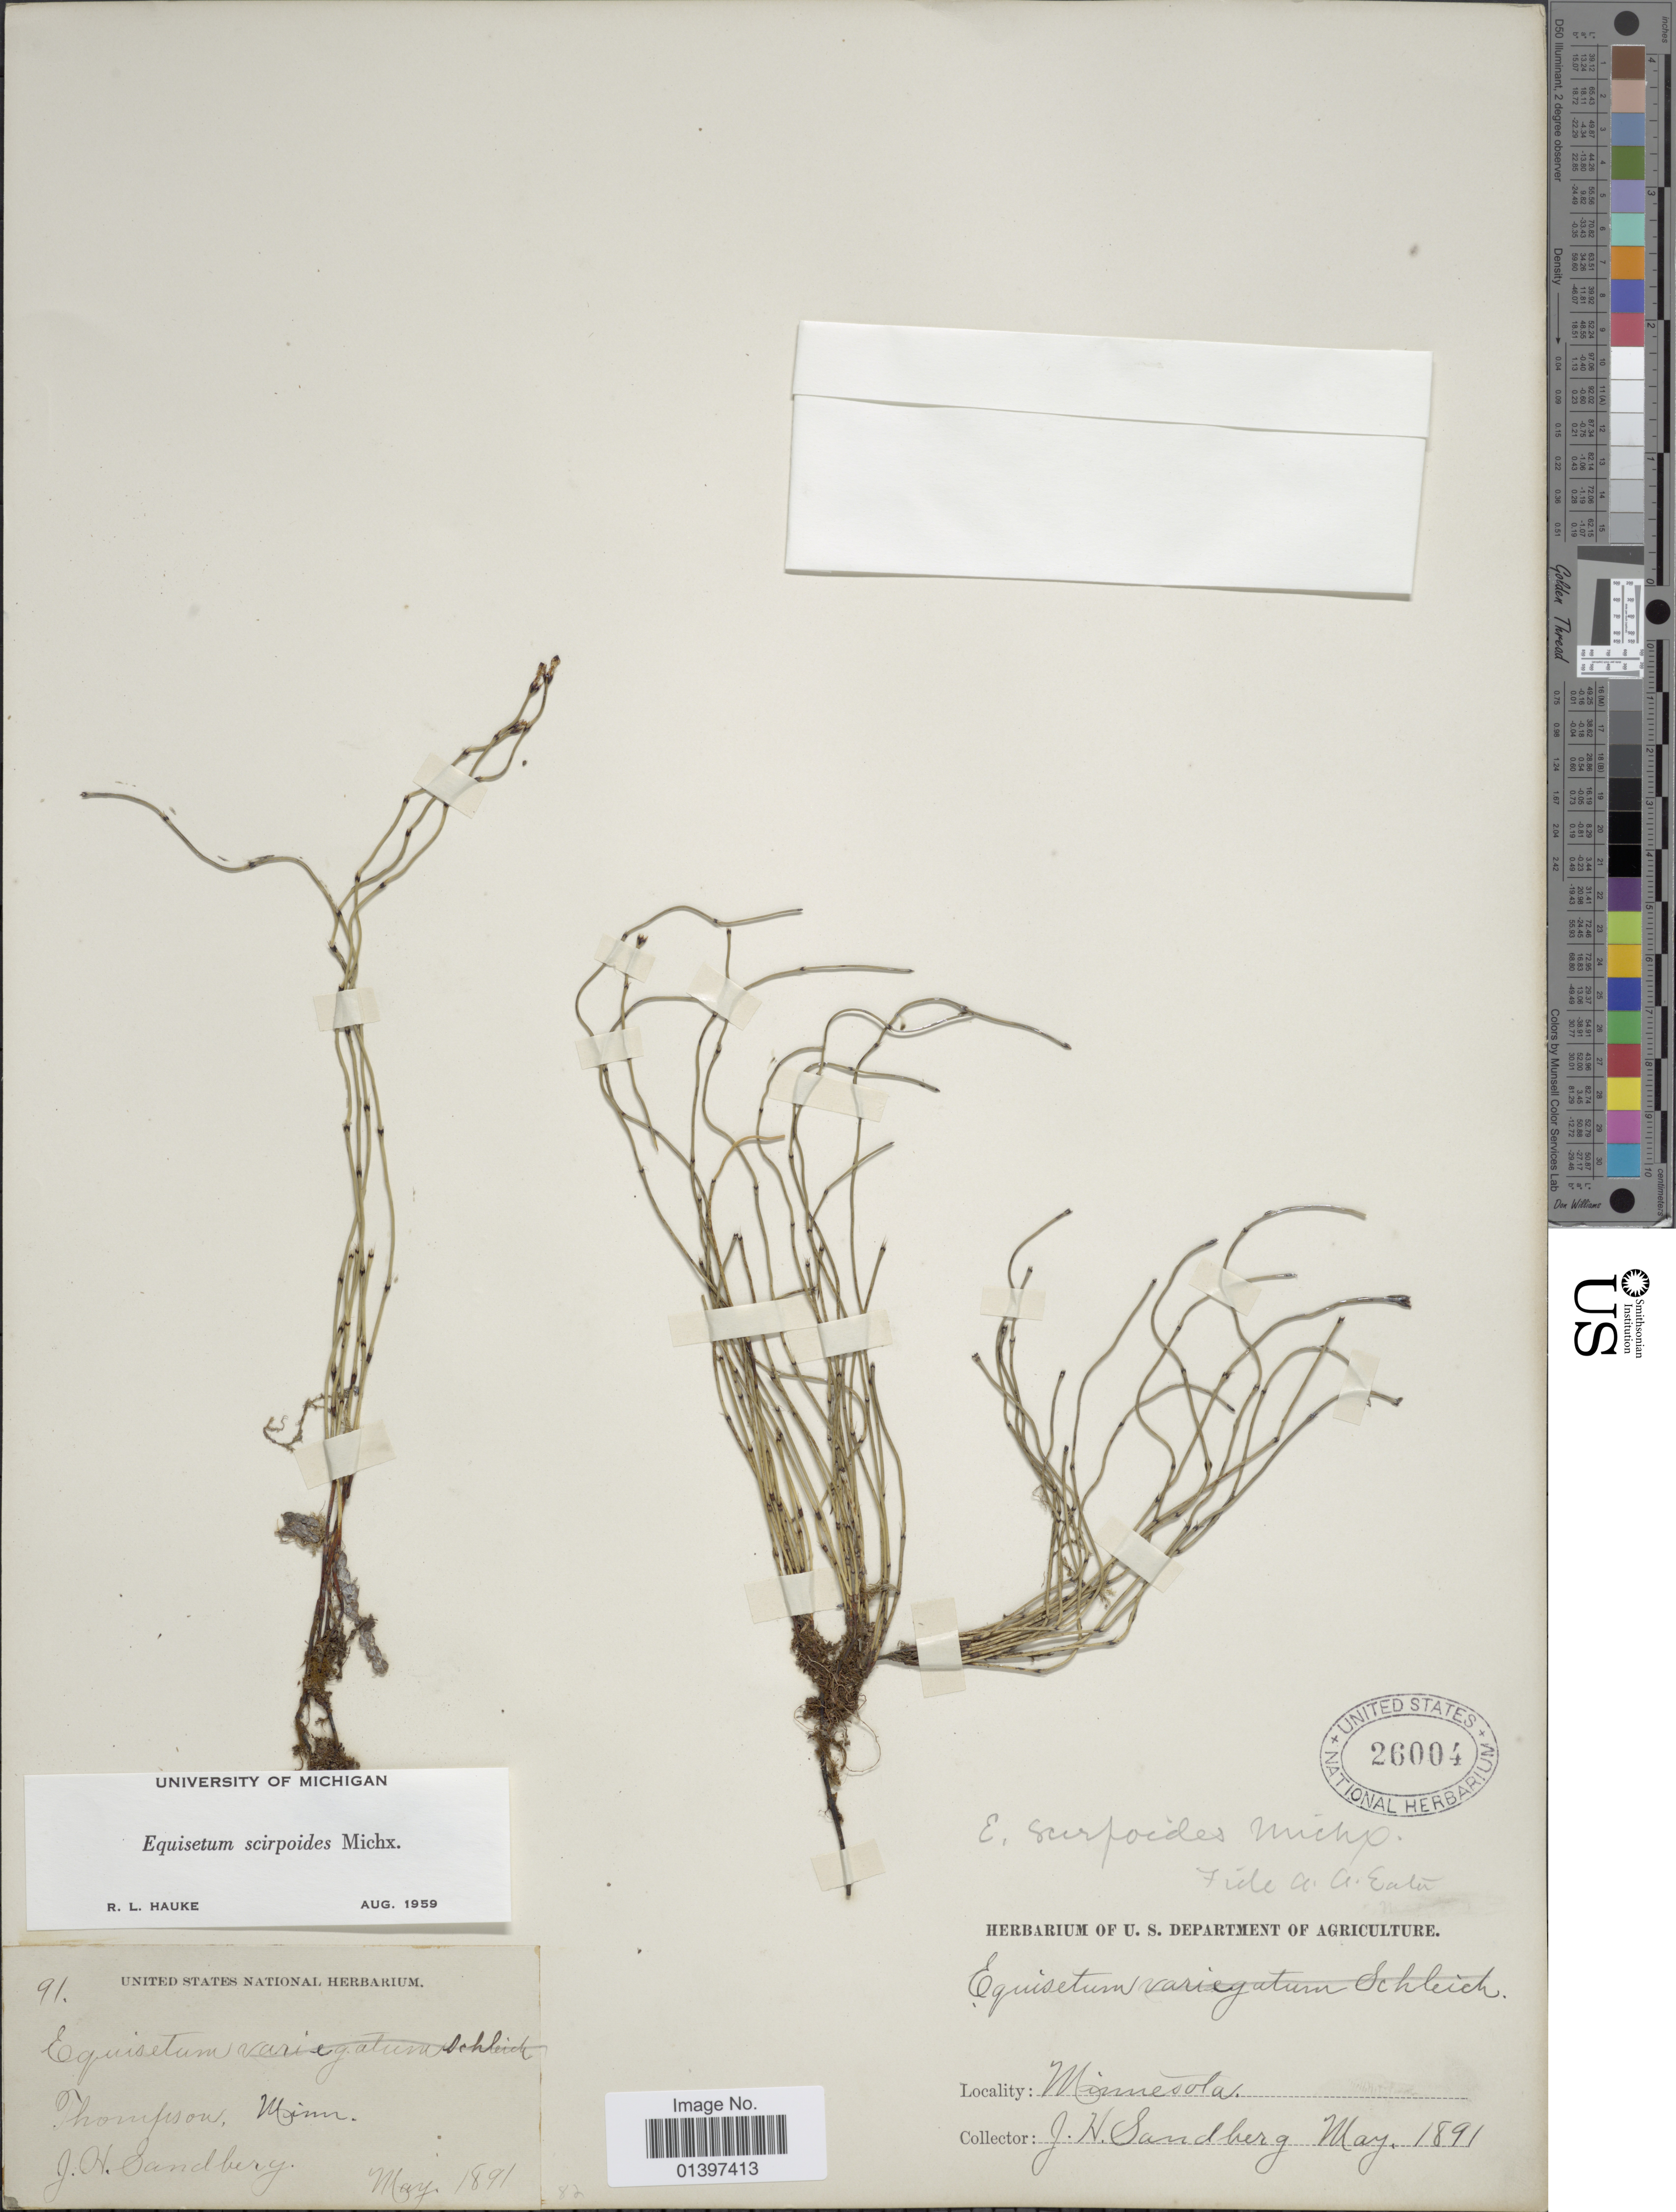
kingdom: Plantae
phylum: Tracheophyta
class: Polypodiopsida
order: Equisetales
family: Equisetaceae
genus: Equisetum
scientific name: Equisetum scirpoides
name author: Michx.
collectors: J. H. Sandberg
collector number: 91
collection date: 1891-05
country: United States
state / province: Minnesota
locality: Thompson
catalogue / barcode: US 26004